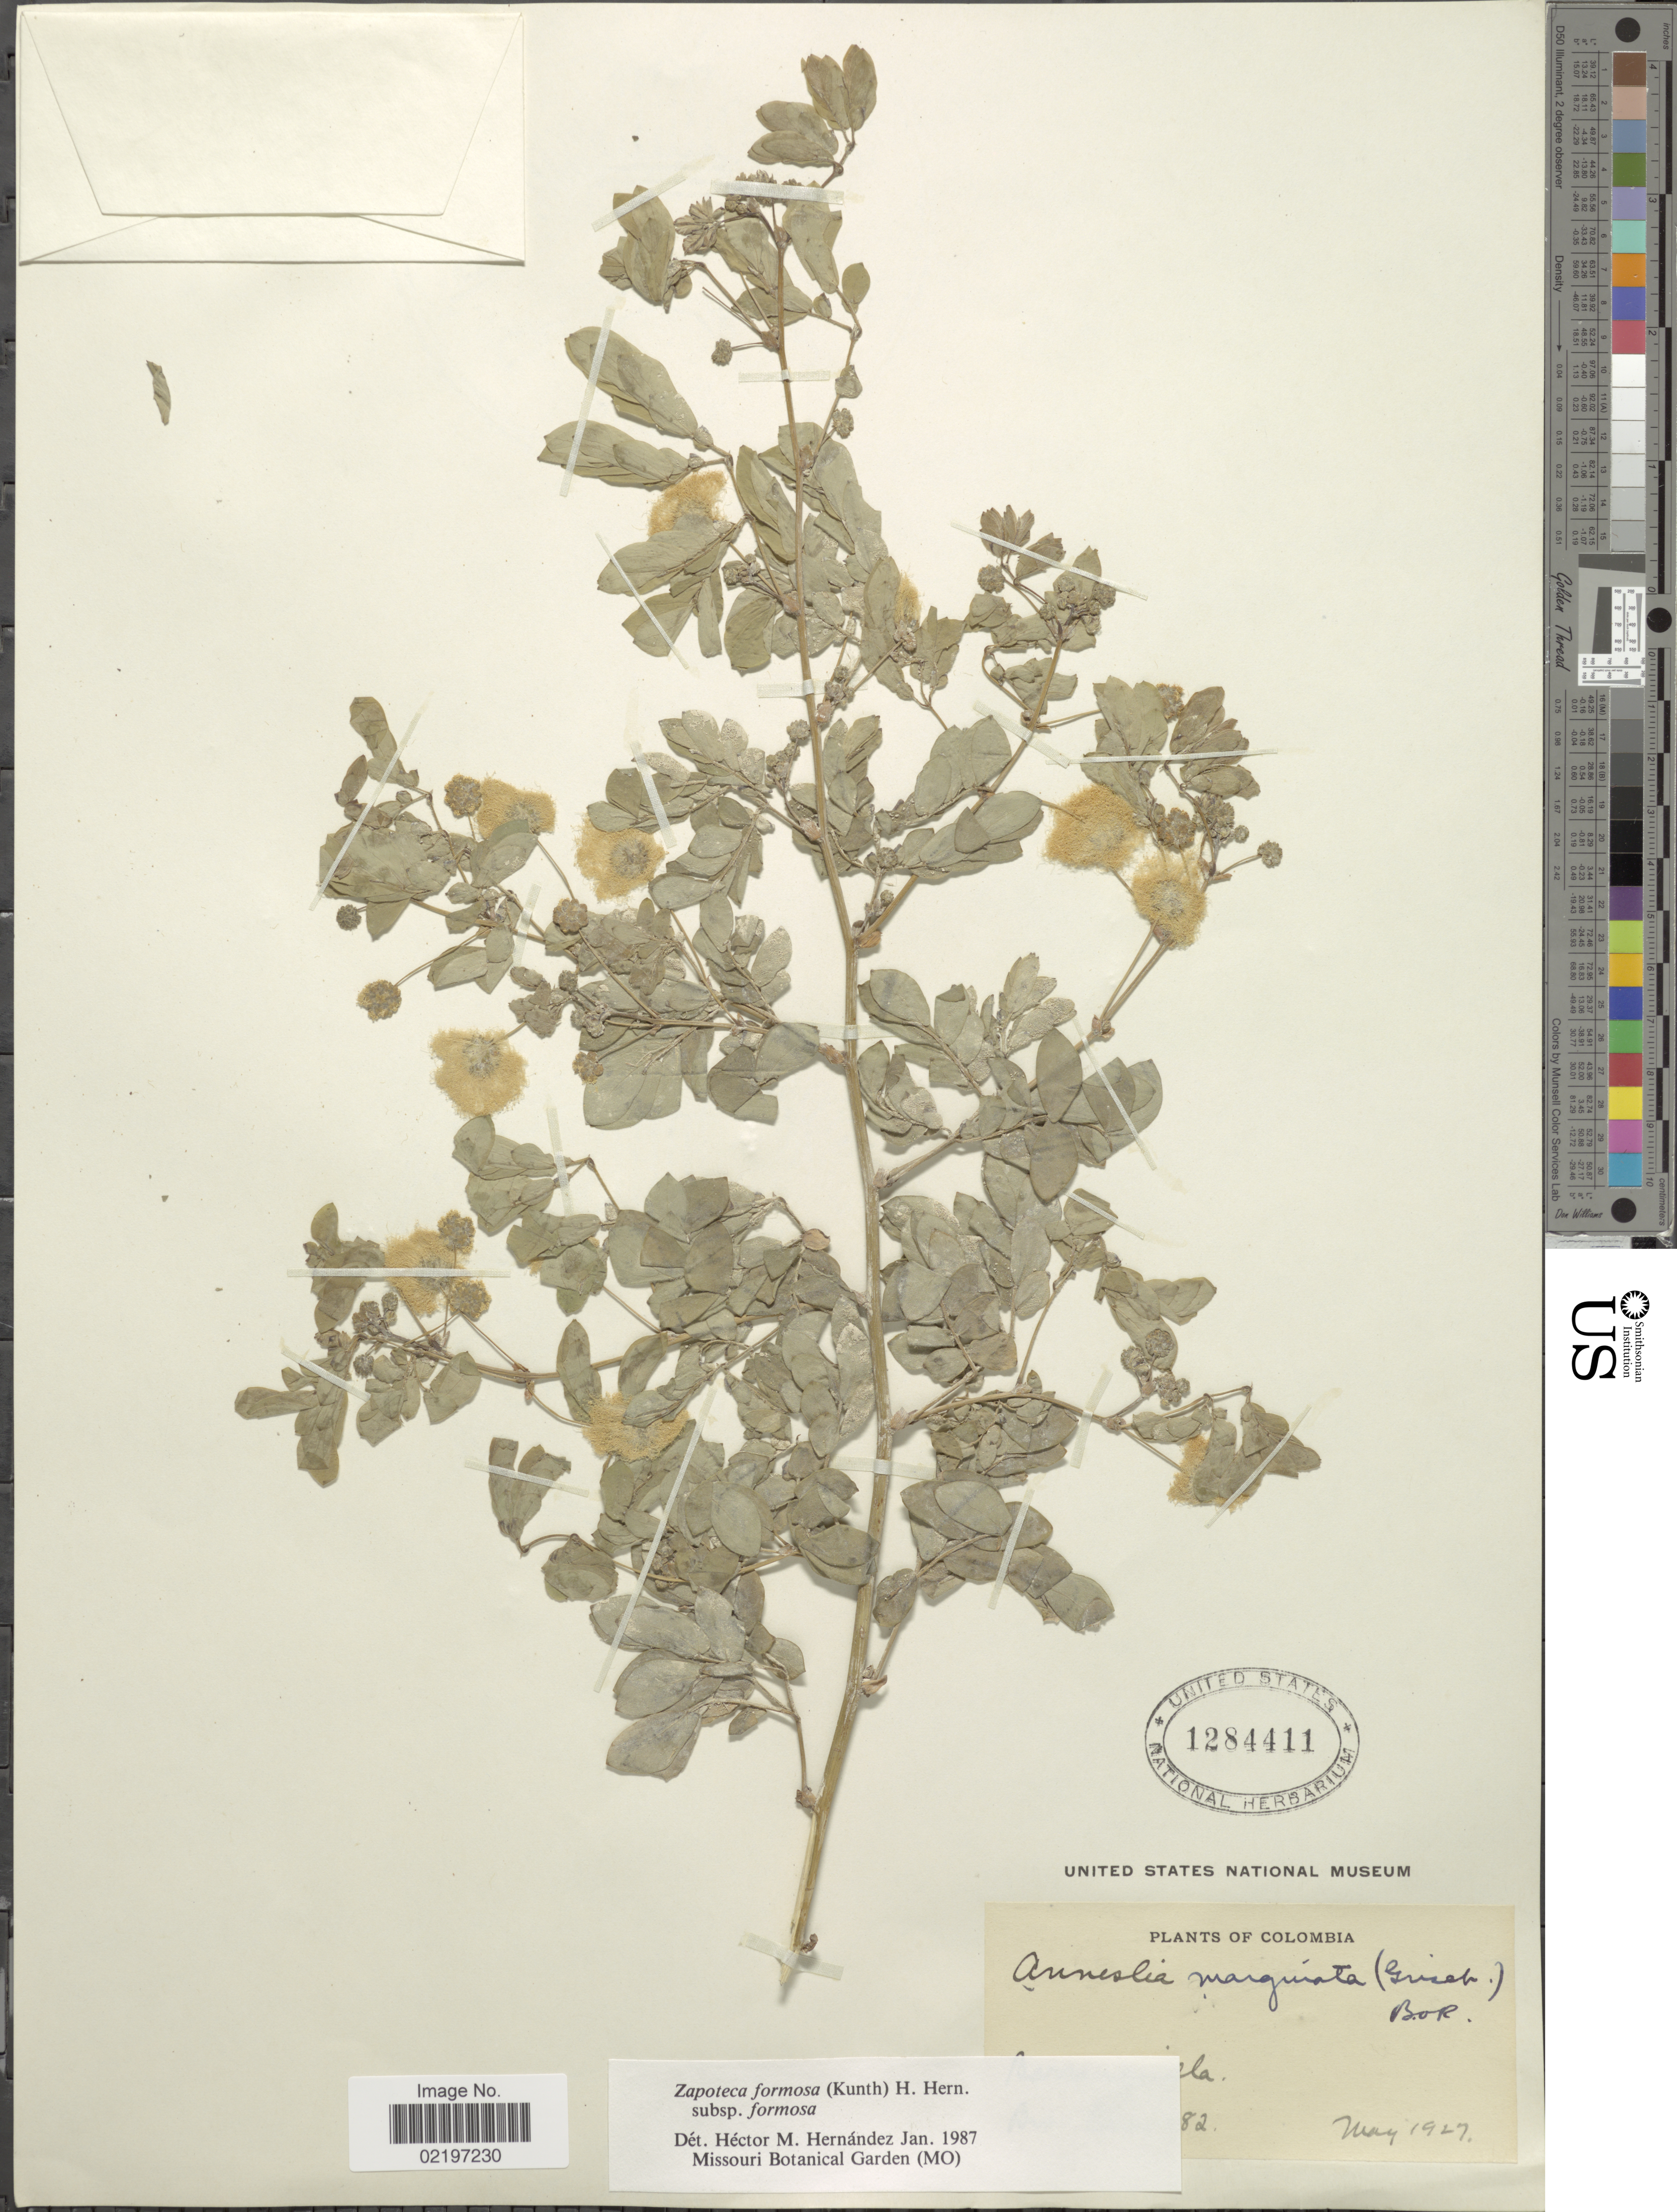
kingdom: Plantae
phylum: Tracheophyta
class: Magnoliopsida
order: Fabales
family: Fabaceae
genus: Zapoteca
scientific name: Zapoteca formosa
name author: (Kunth) H.M. Hern.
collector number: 82*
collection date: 1927-05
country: Colombia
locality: La [interpreted]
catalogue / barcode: US 1284411